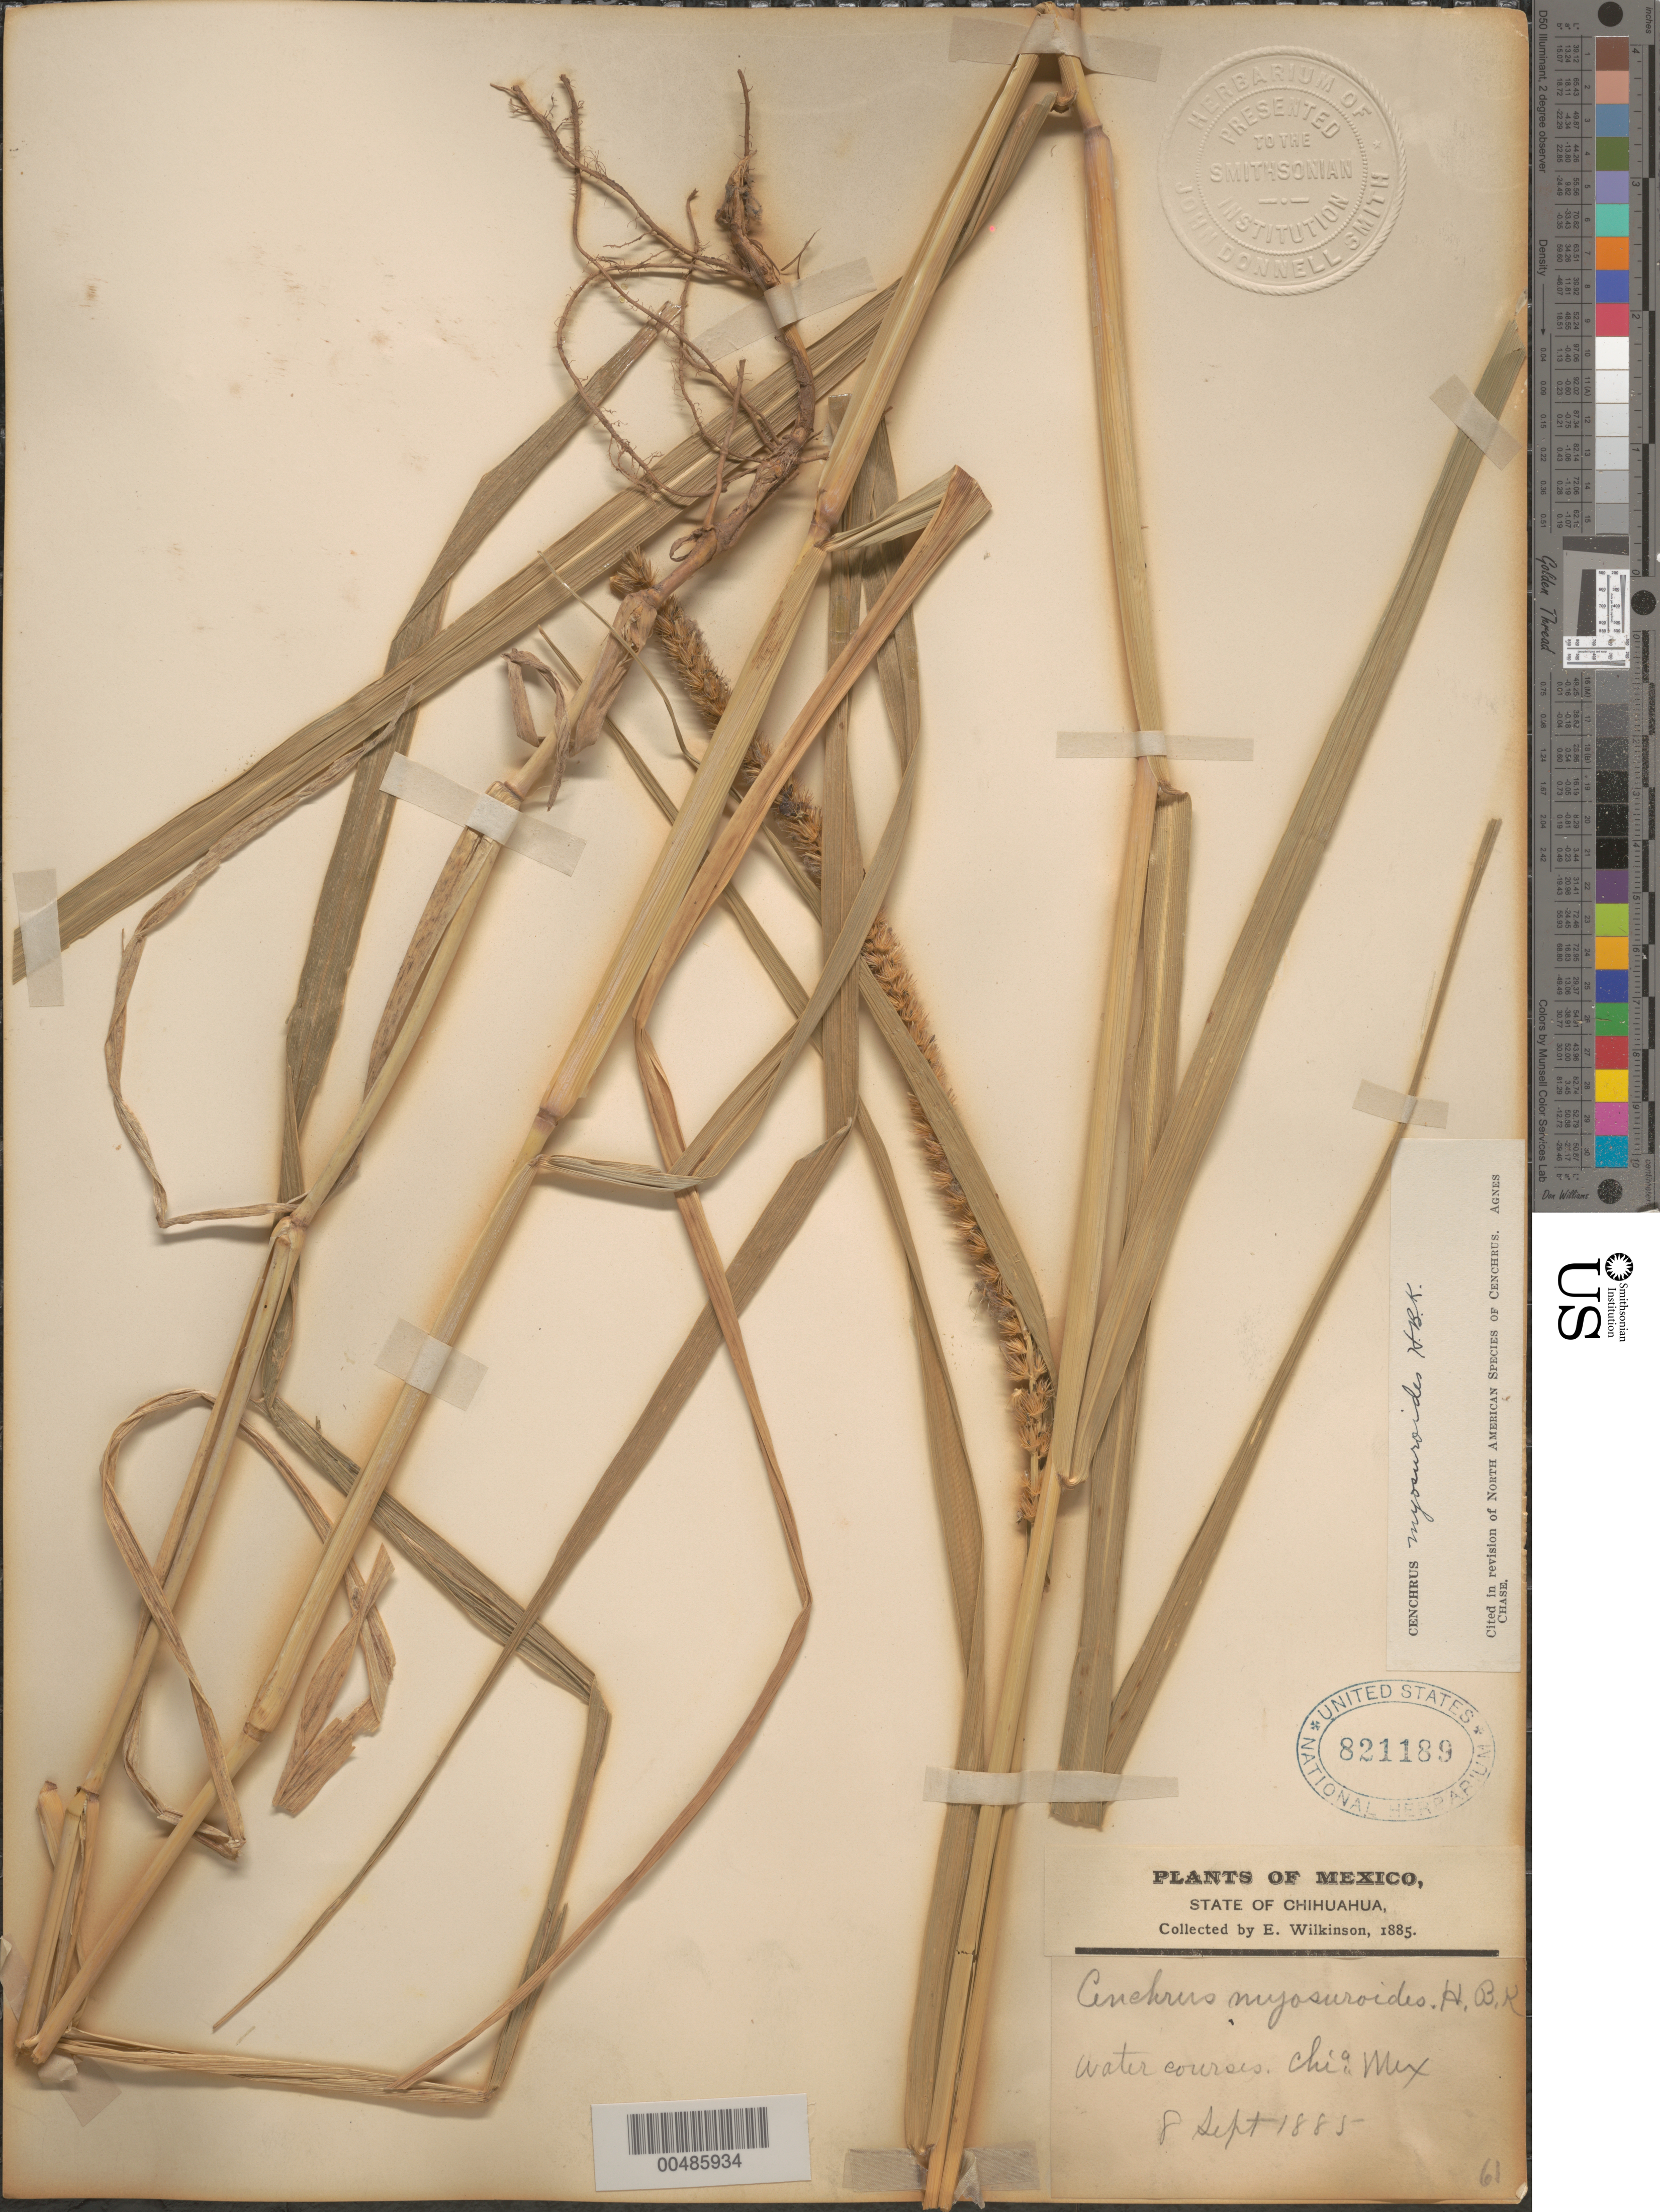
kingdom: Plantae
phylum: Tracheophyta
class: Liliopsida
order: Poales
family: Poaceae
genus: Cenchrus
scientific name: Cenchrus myosuroides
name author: Kunth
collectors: E. Wilkinson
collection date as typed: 8 Sep 1885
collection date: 1885-09-08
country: Mexico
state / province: Chihuahua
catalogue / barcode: US 821189